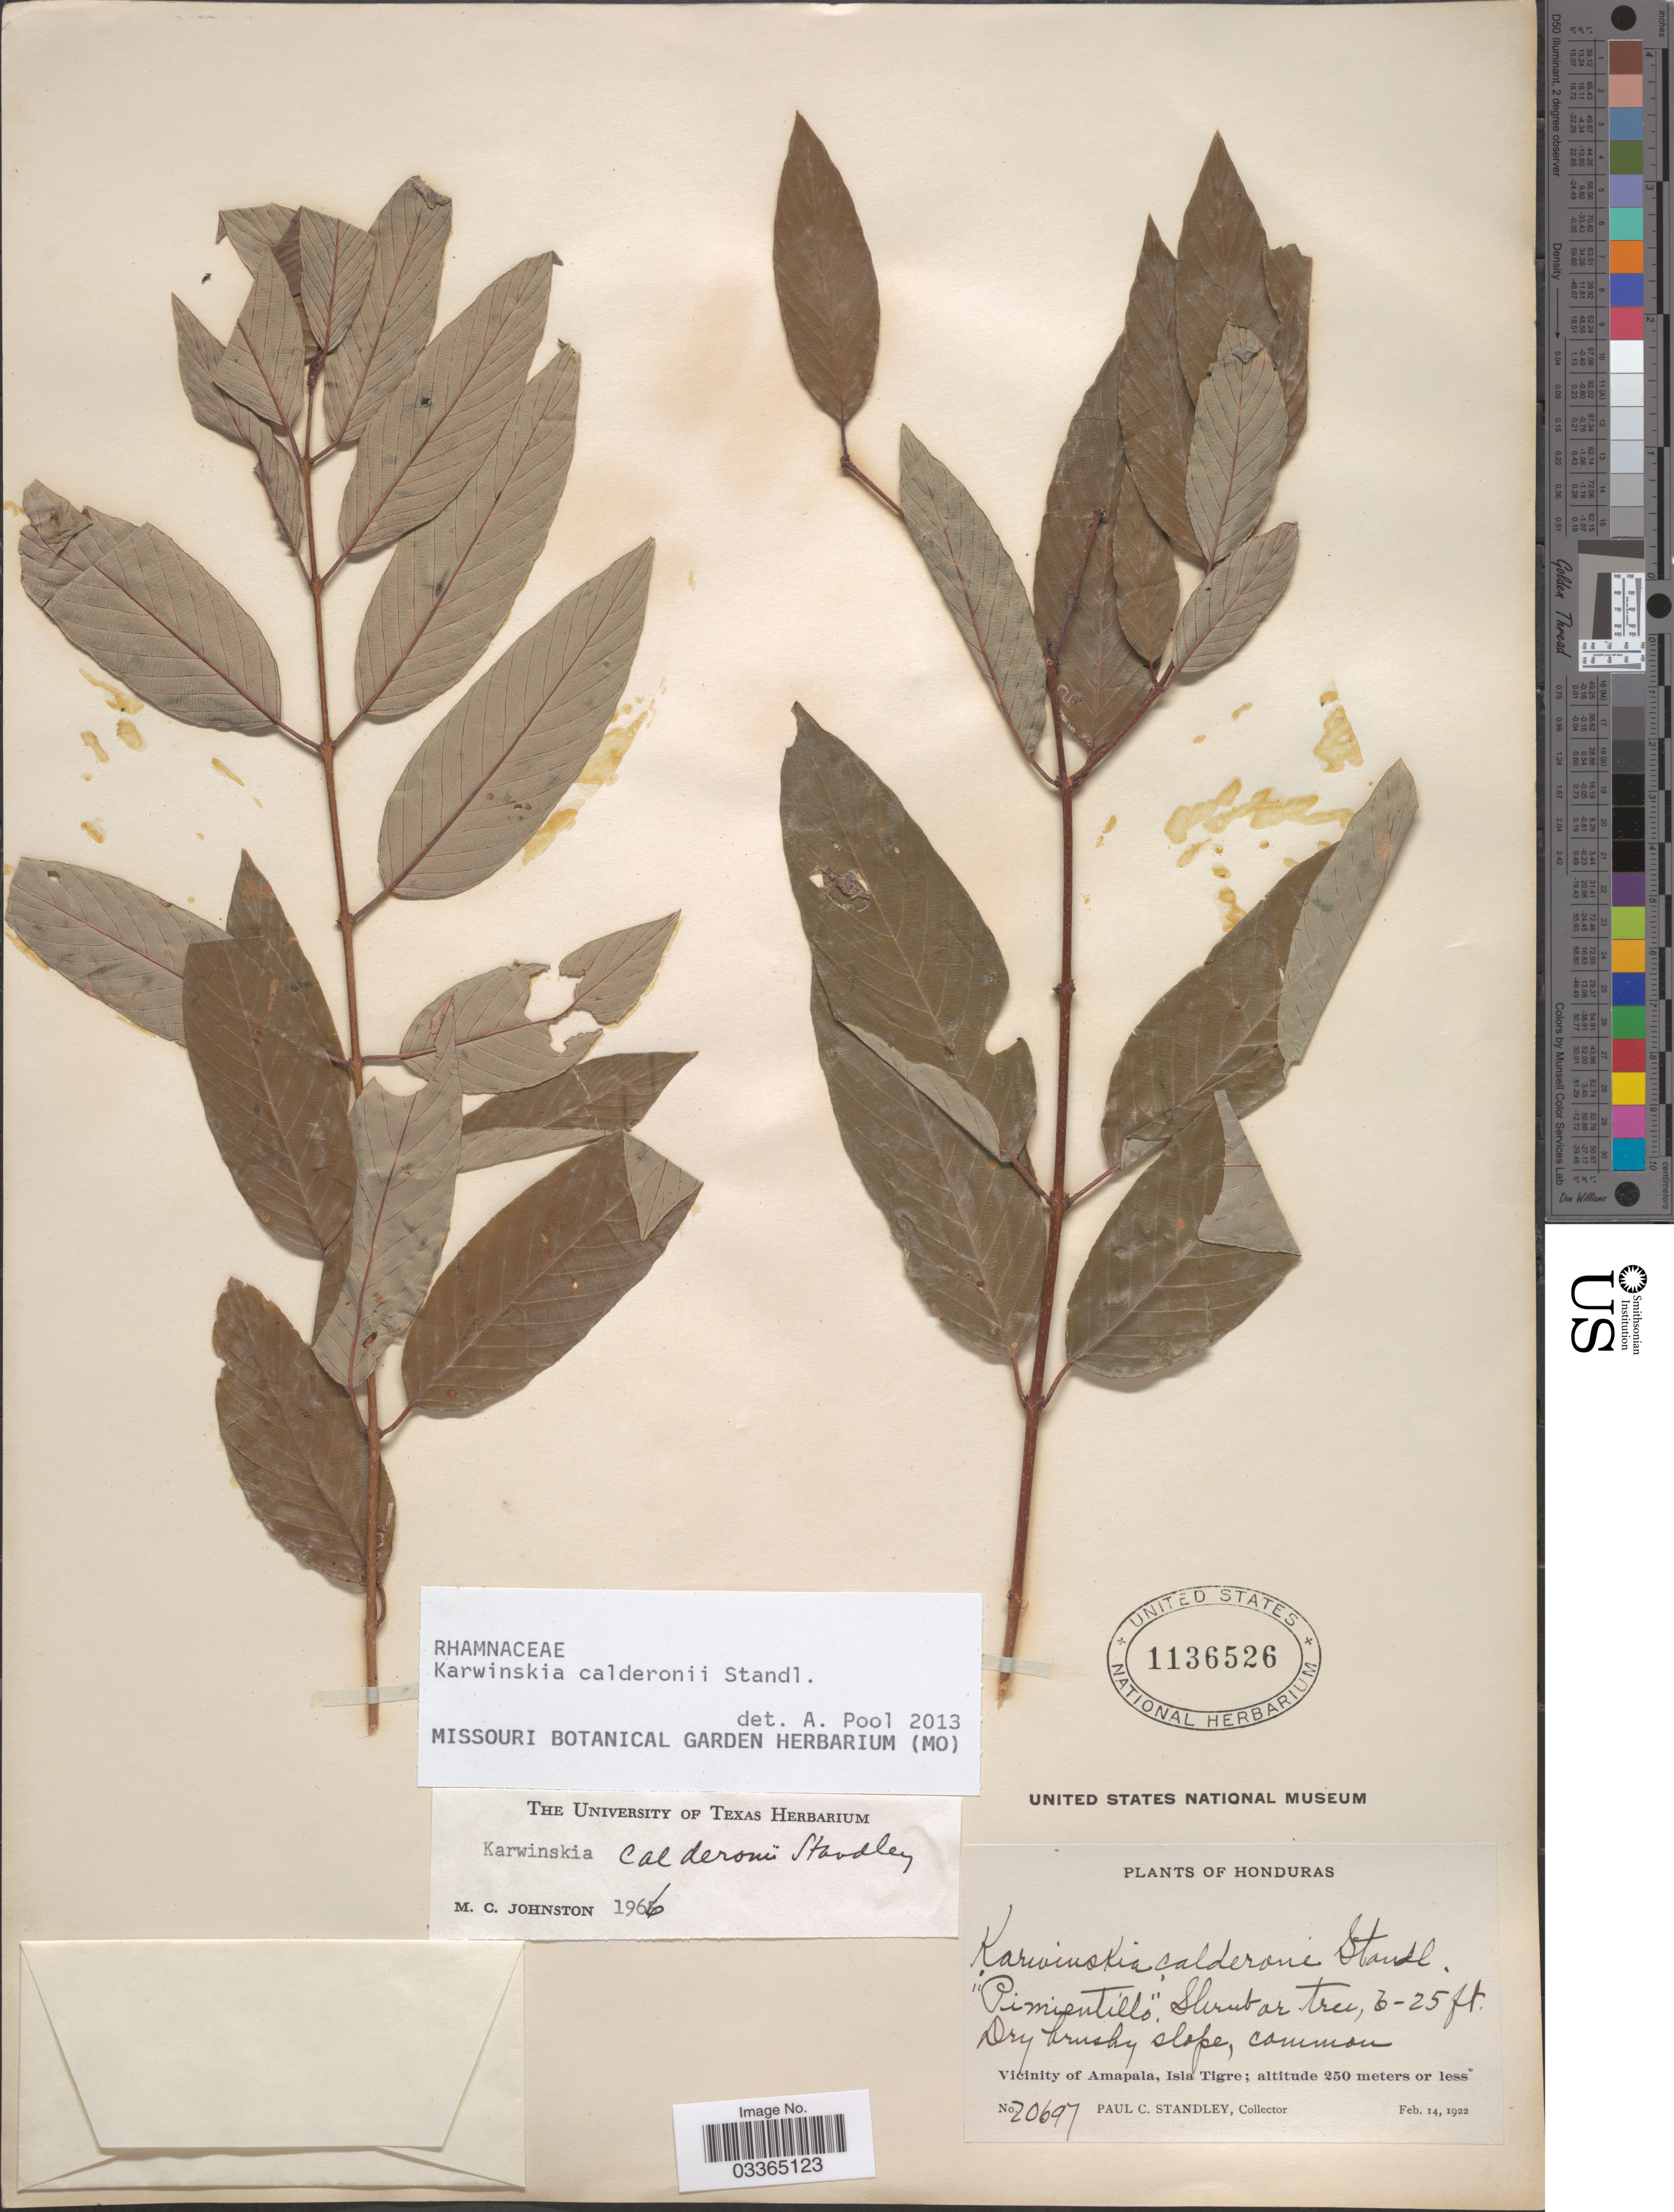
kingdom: Plantae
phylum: Tracheophyta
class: Magnoliopsida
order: Rosales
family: Rhamnaceae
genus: Karwinskia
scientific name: Karwinskia calderonii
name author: Standl.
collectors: P. C. Standley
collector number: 20697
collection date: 1922-02-14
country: Honduras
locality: Vicinity of Amapala, Isla Tigre.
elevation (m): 250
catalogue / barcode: US 1136526